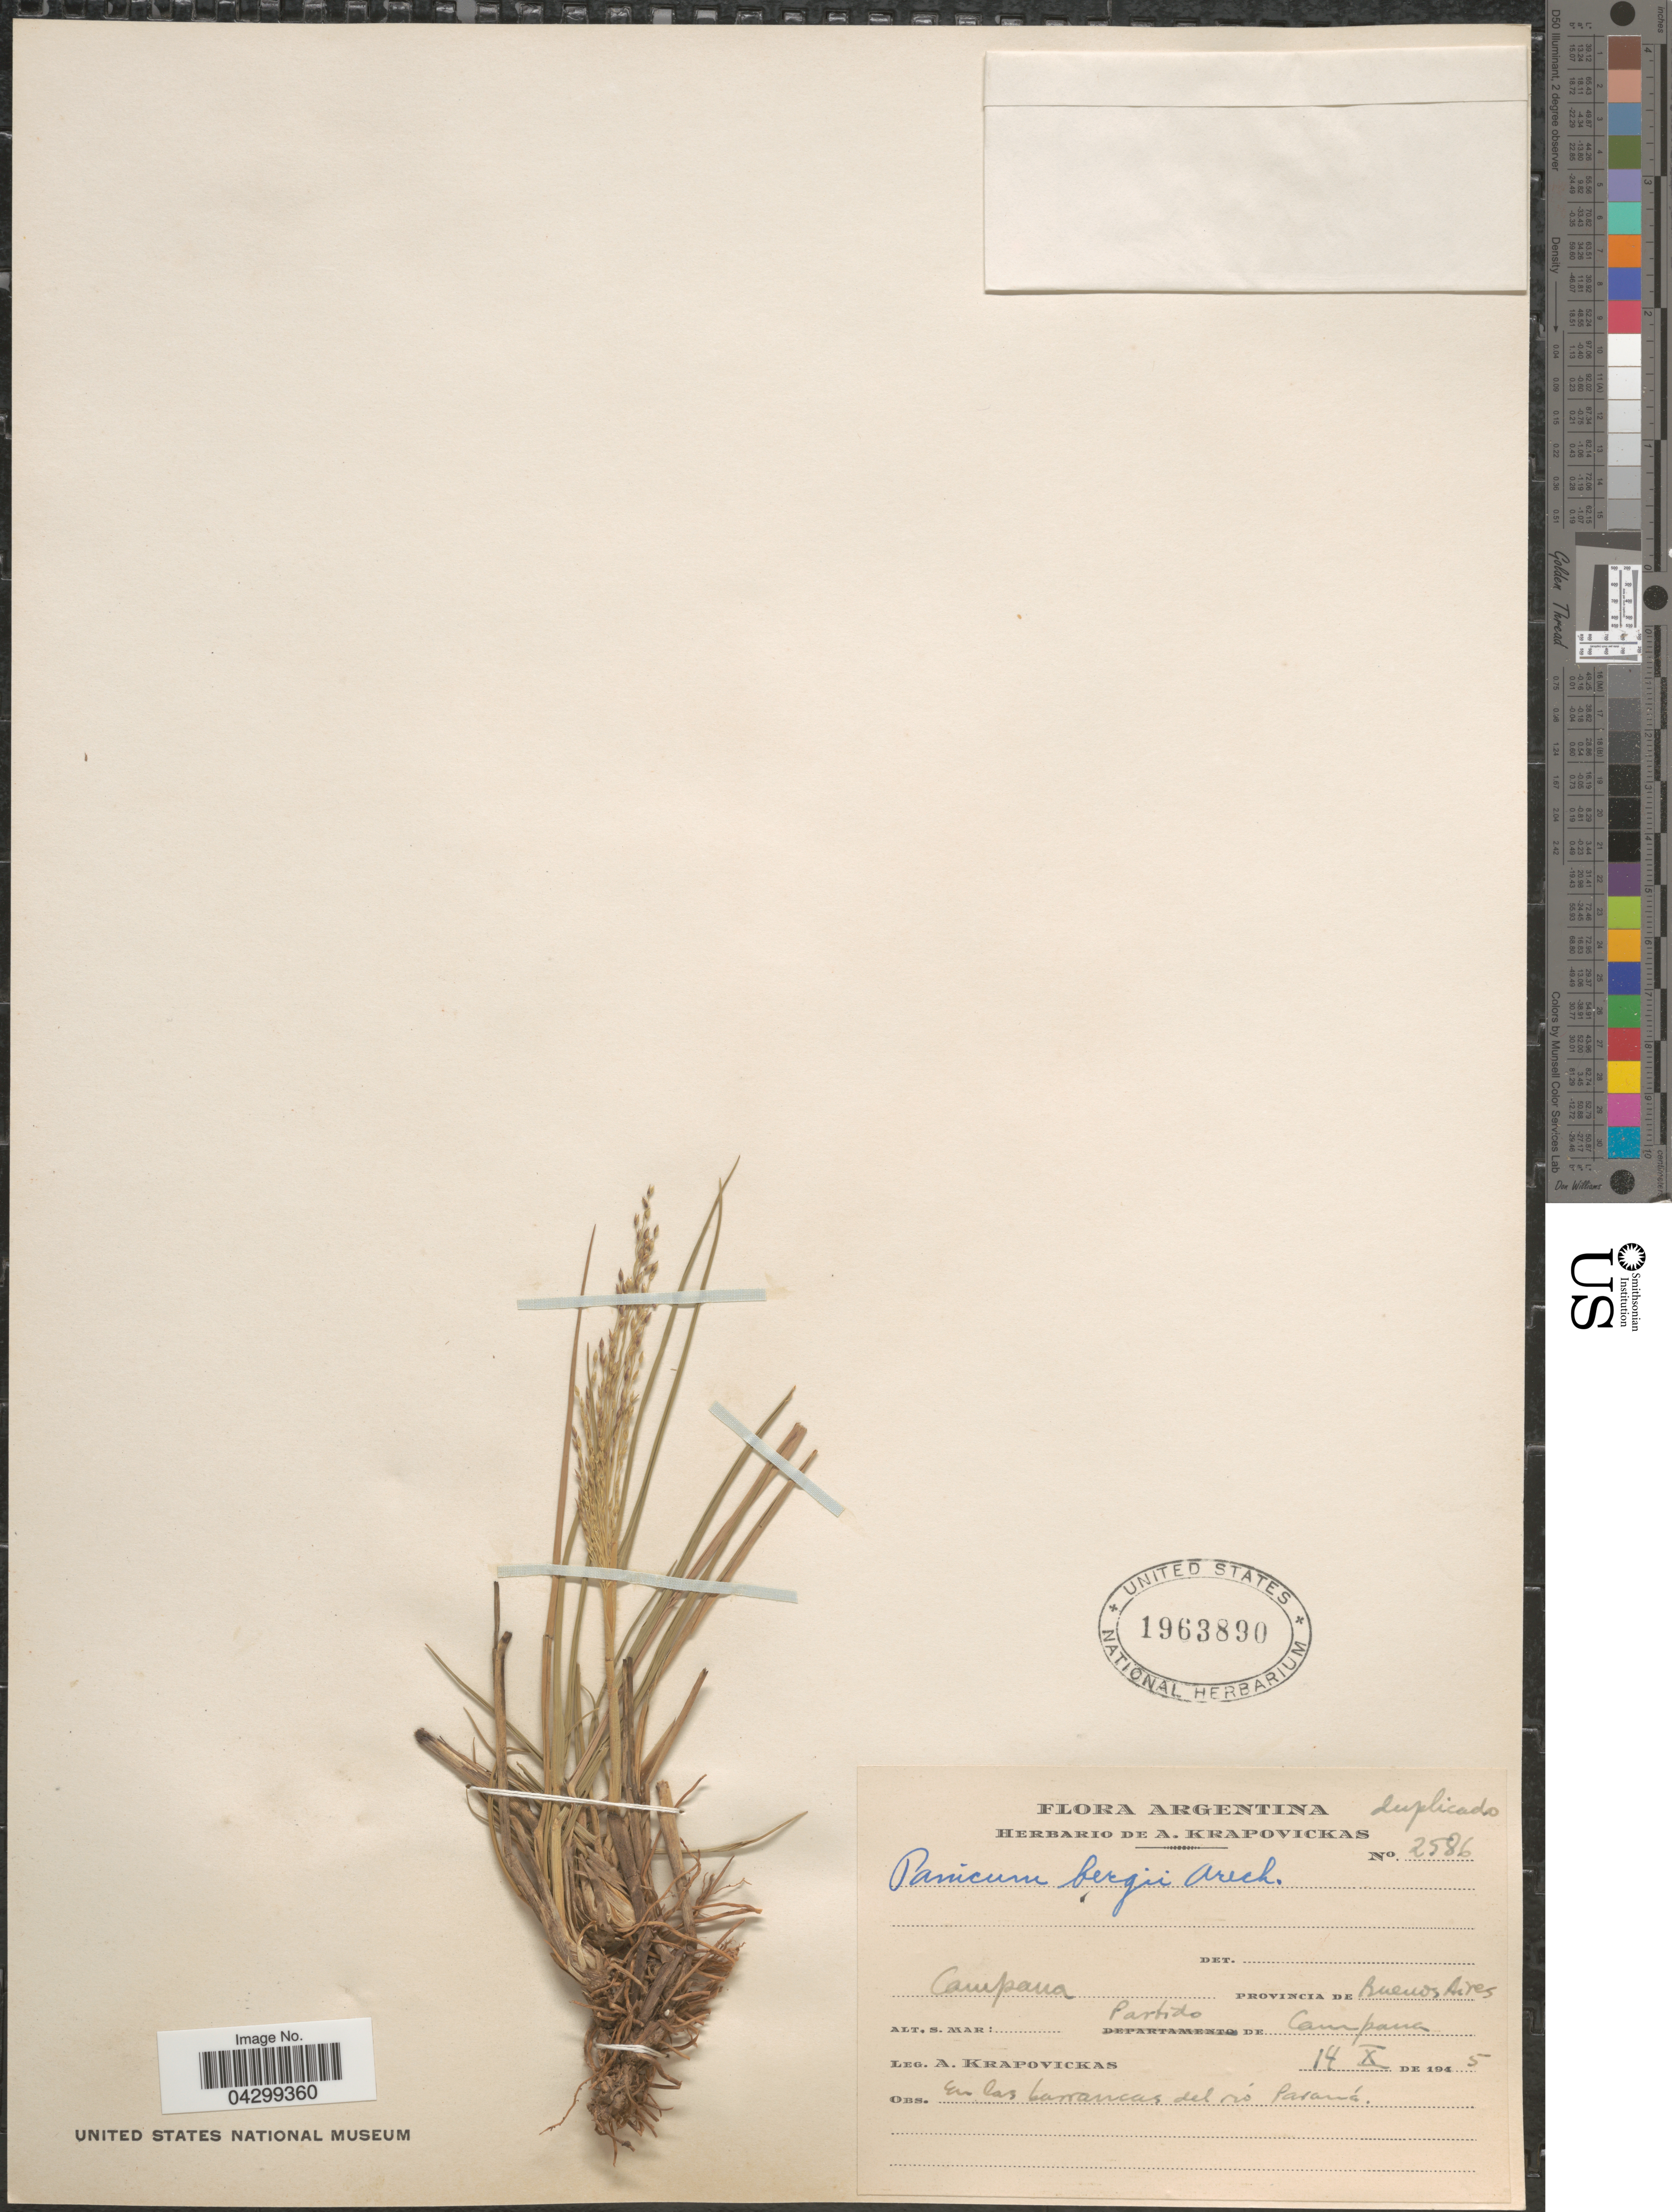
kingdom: Plantae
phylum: Tracheophyta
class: Liliopsida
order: Poales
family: Poaceae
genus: Panicum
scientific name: Panicum bergii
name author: Arechav.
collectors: A. Krapovickas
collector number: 2586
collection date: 1945-10-14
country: Argentina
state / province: Buenos Aires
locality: Campana. Partido de Campana. En las barrancas del río Paraná.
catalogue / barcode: US 1963890